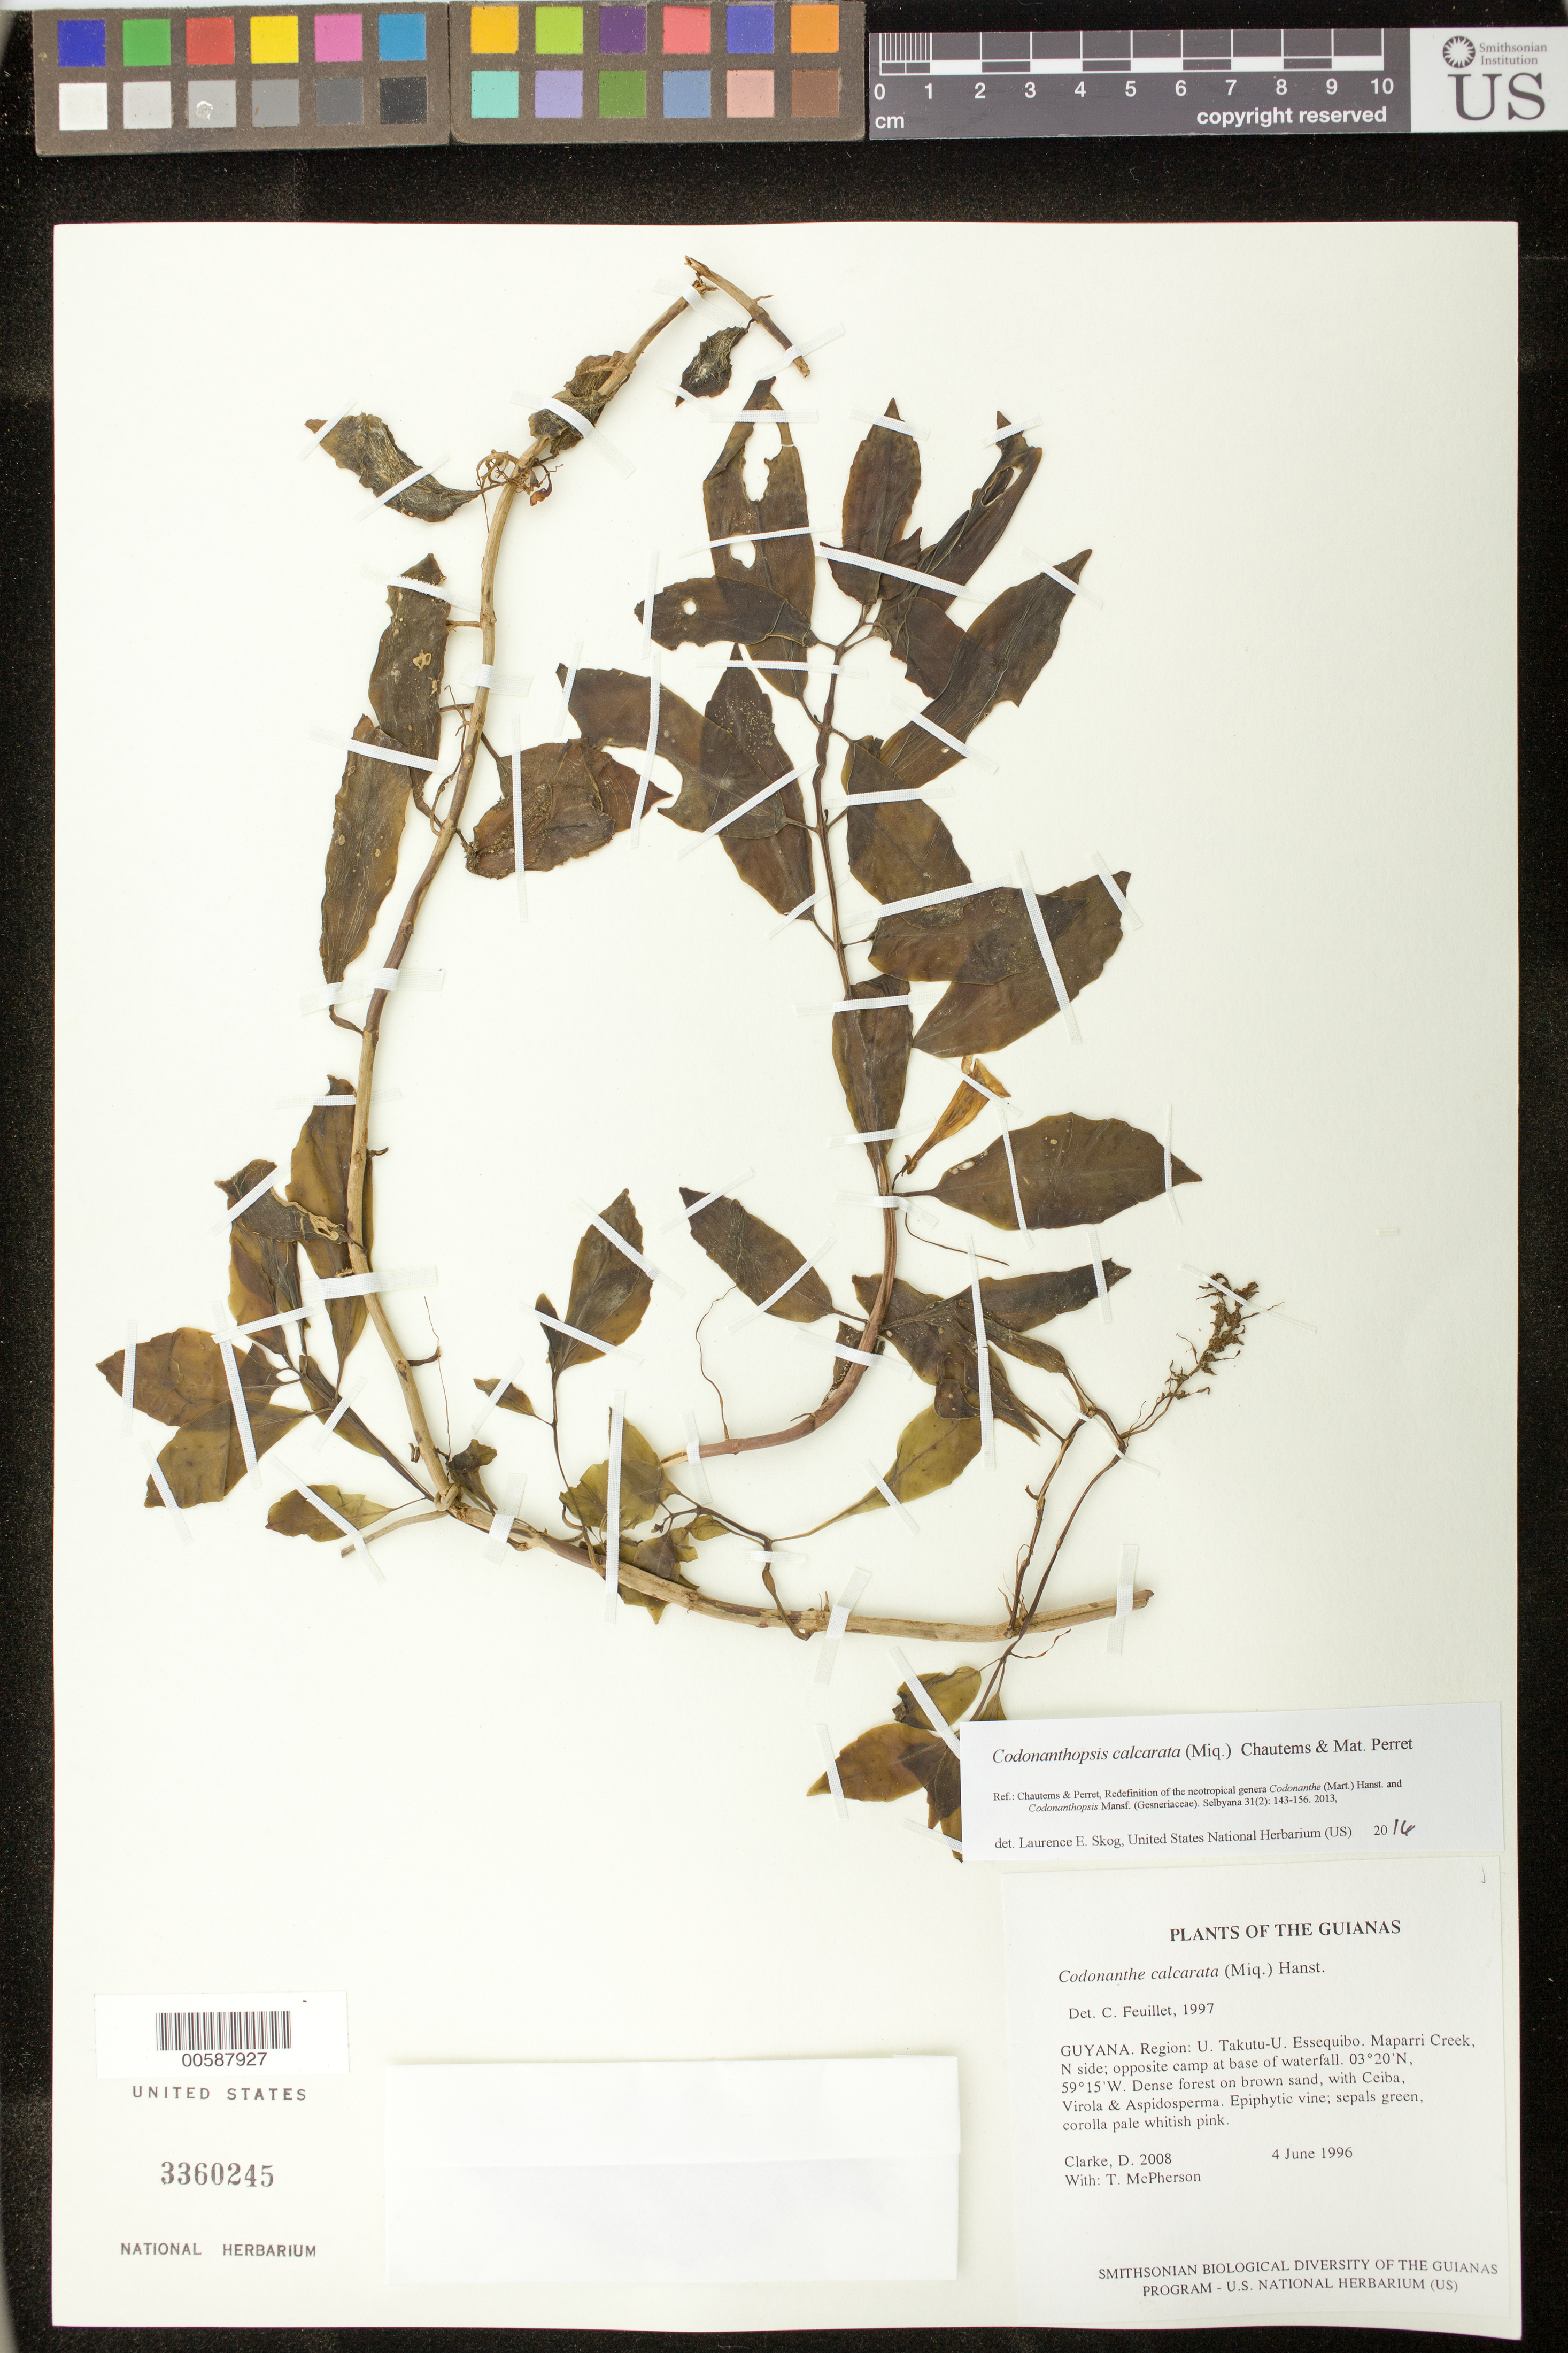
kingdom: Plantae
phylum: Tracheophyta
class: Magnoliopsida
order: Lamiales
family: Gesneriaceae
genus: Codonanthopsis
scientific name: Codonanthopsis calcarata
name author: (Miq.) Chautems & Mat.Perret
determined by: Skog, Laurence E.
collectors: H. D. Clarke & T. McPherson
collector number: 2008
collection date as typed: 04 Jun 1996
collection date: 1996-06-04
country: Guyana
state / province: U. Takutu-U. Essequibo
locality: Maparri Creek, N side; opposite camp at base of waterfall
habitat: Dense forest on brown sand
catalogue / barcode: US 3360245